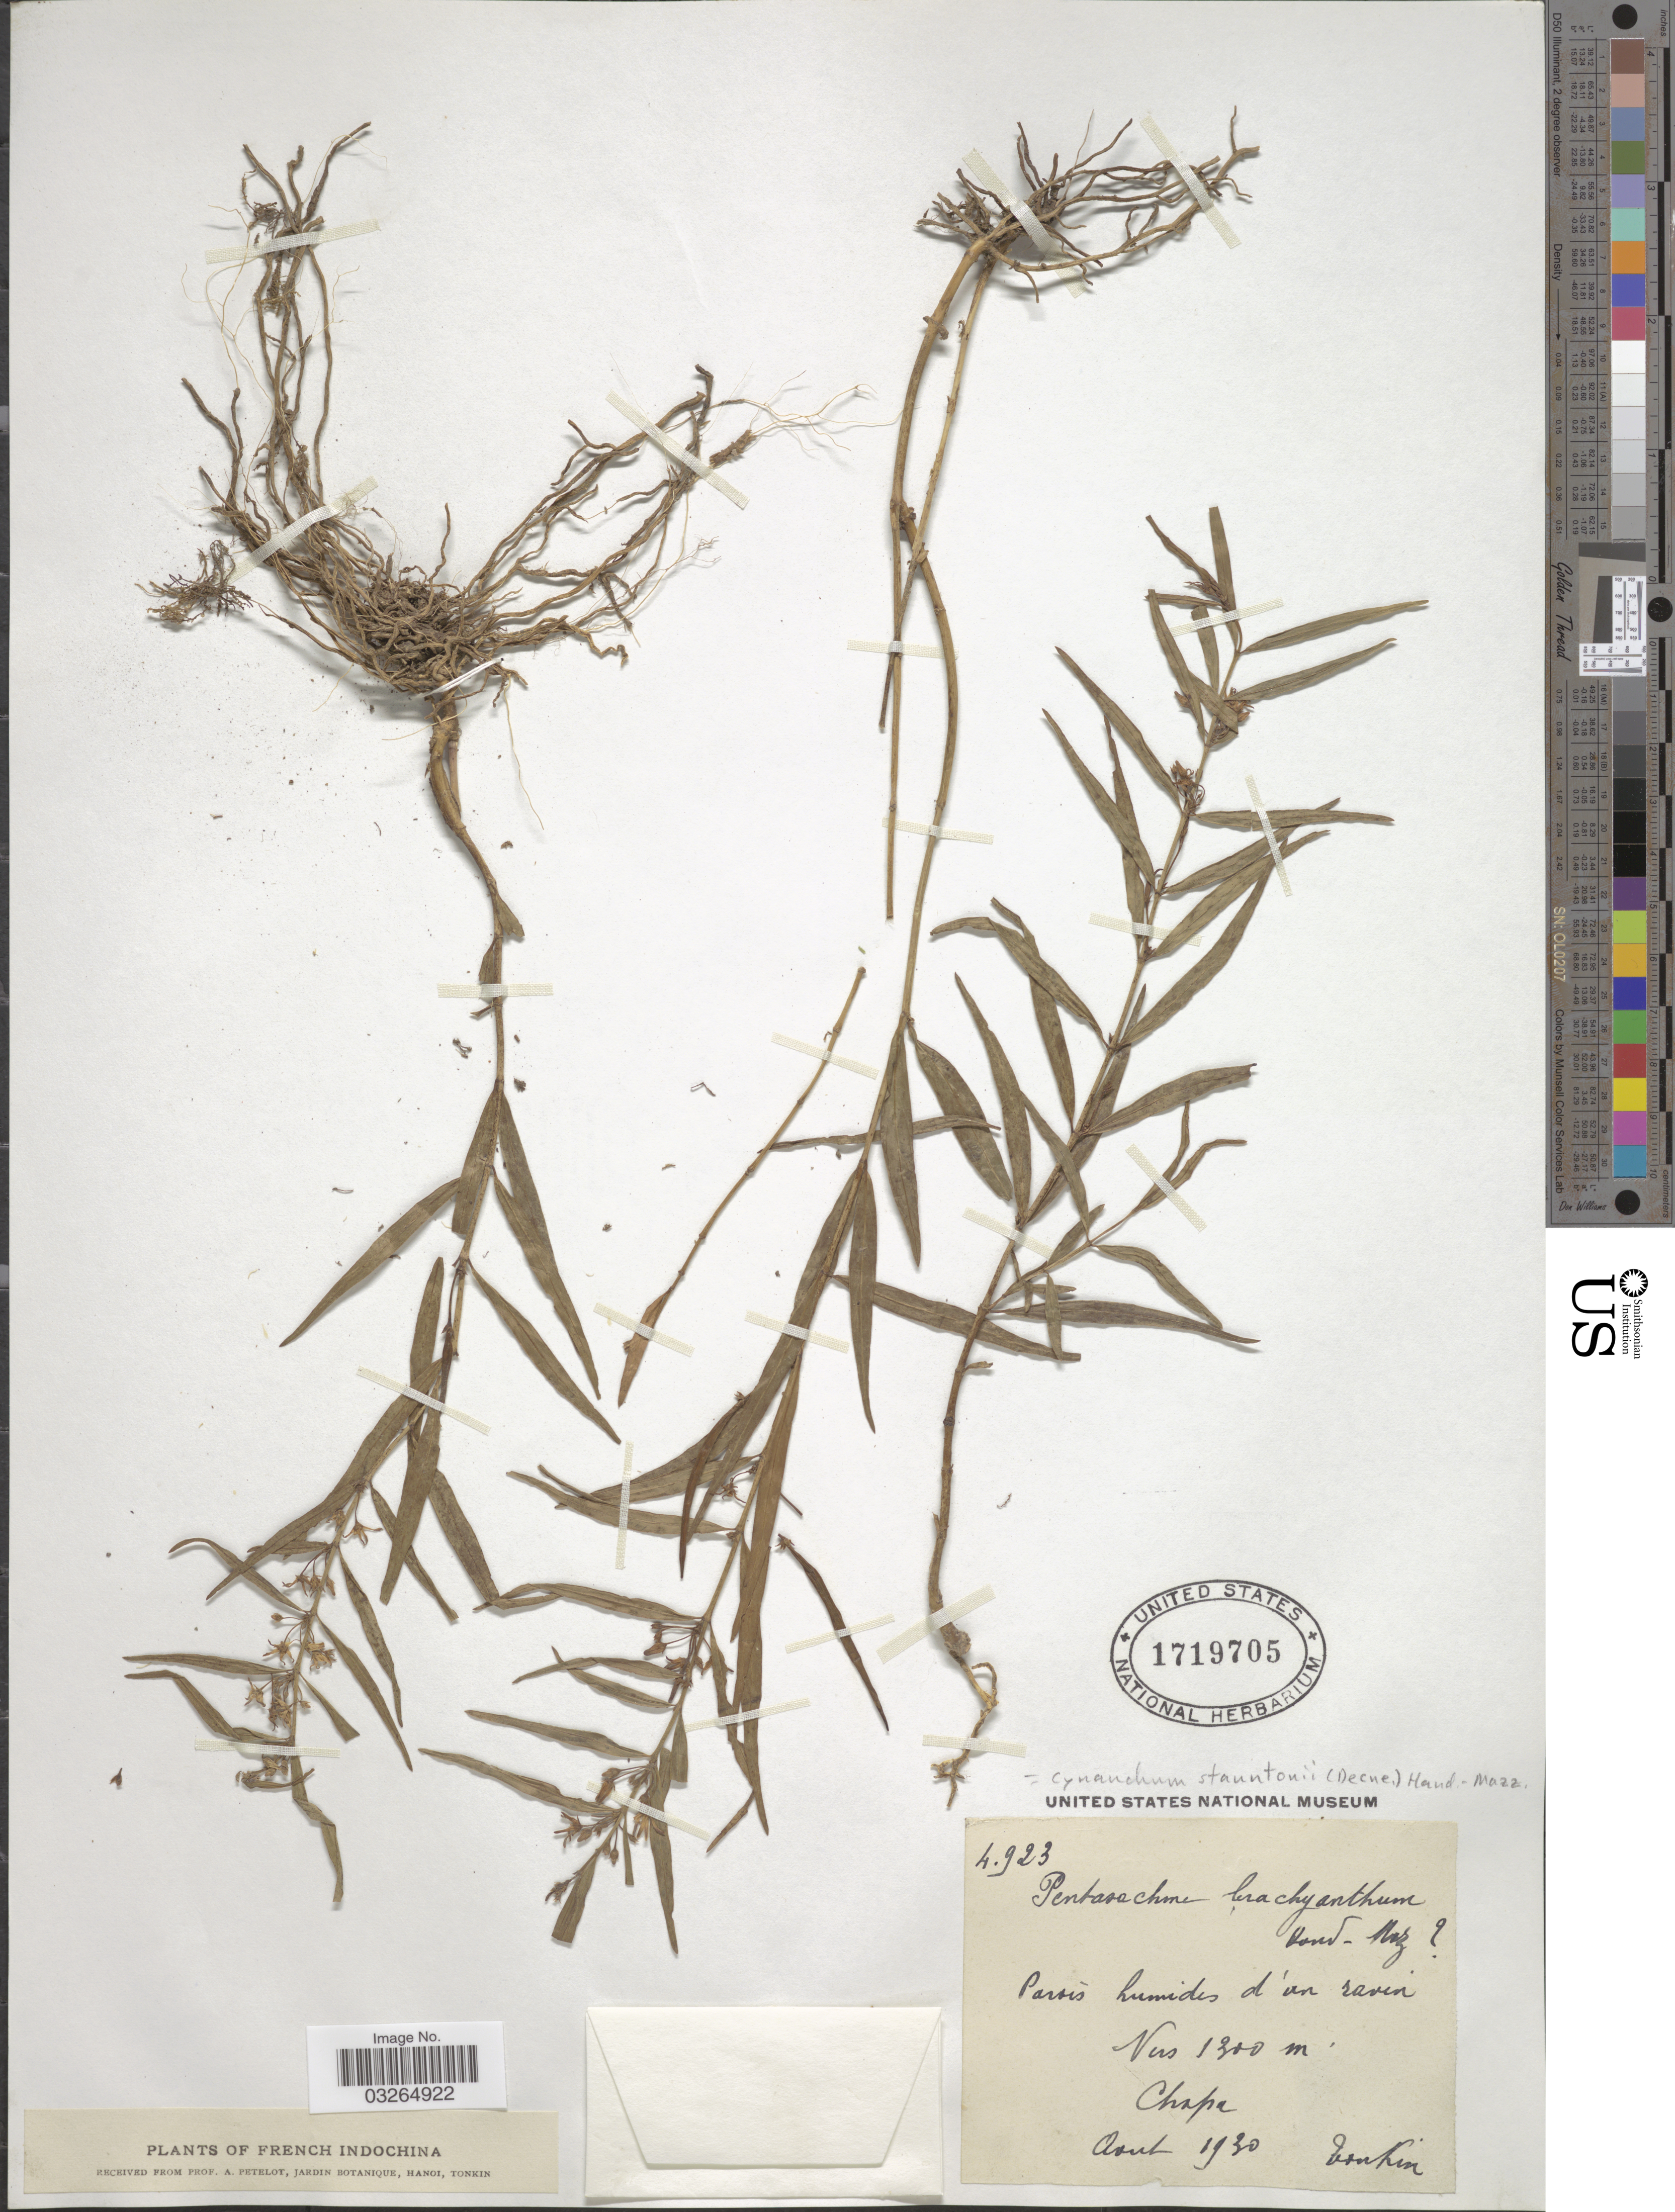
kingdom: Plantae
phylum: Tracheophyta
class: Magnoliopsida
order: Gentianales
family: Apocynaceae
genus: Cynanchum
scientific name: Cynanchum stauntonii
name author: (Decne.) Schltr. ex H. Lév.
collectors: P. A. Pételot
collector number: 4923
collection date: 1930-08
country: Vietnam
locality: Chapa.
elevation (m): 1300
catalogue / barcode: US 1719705